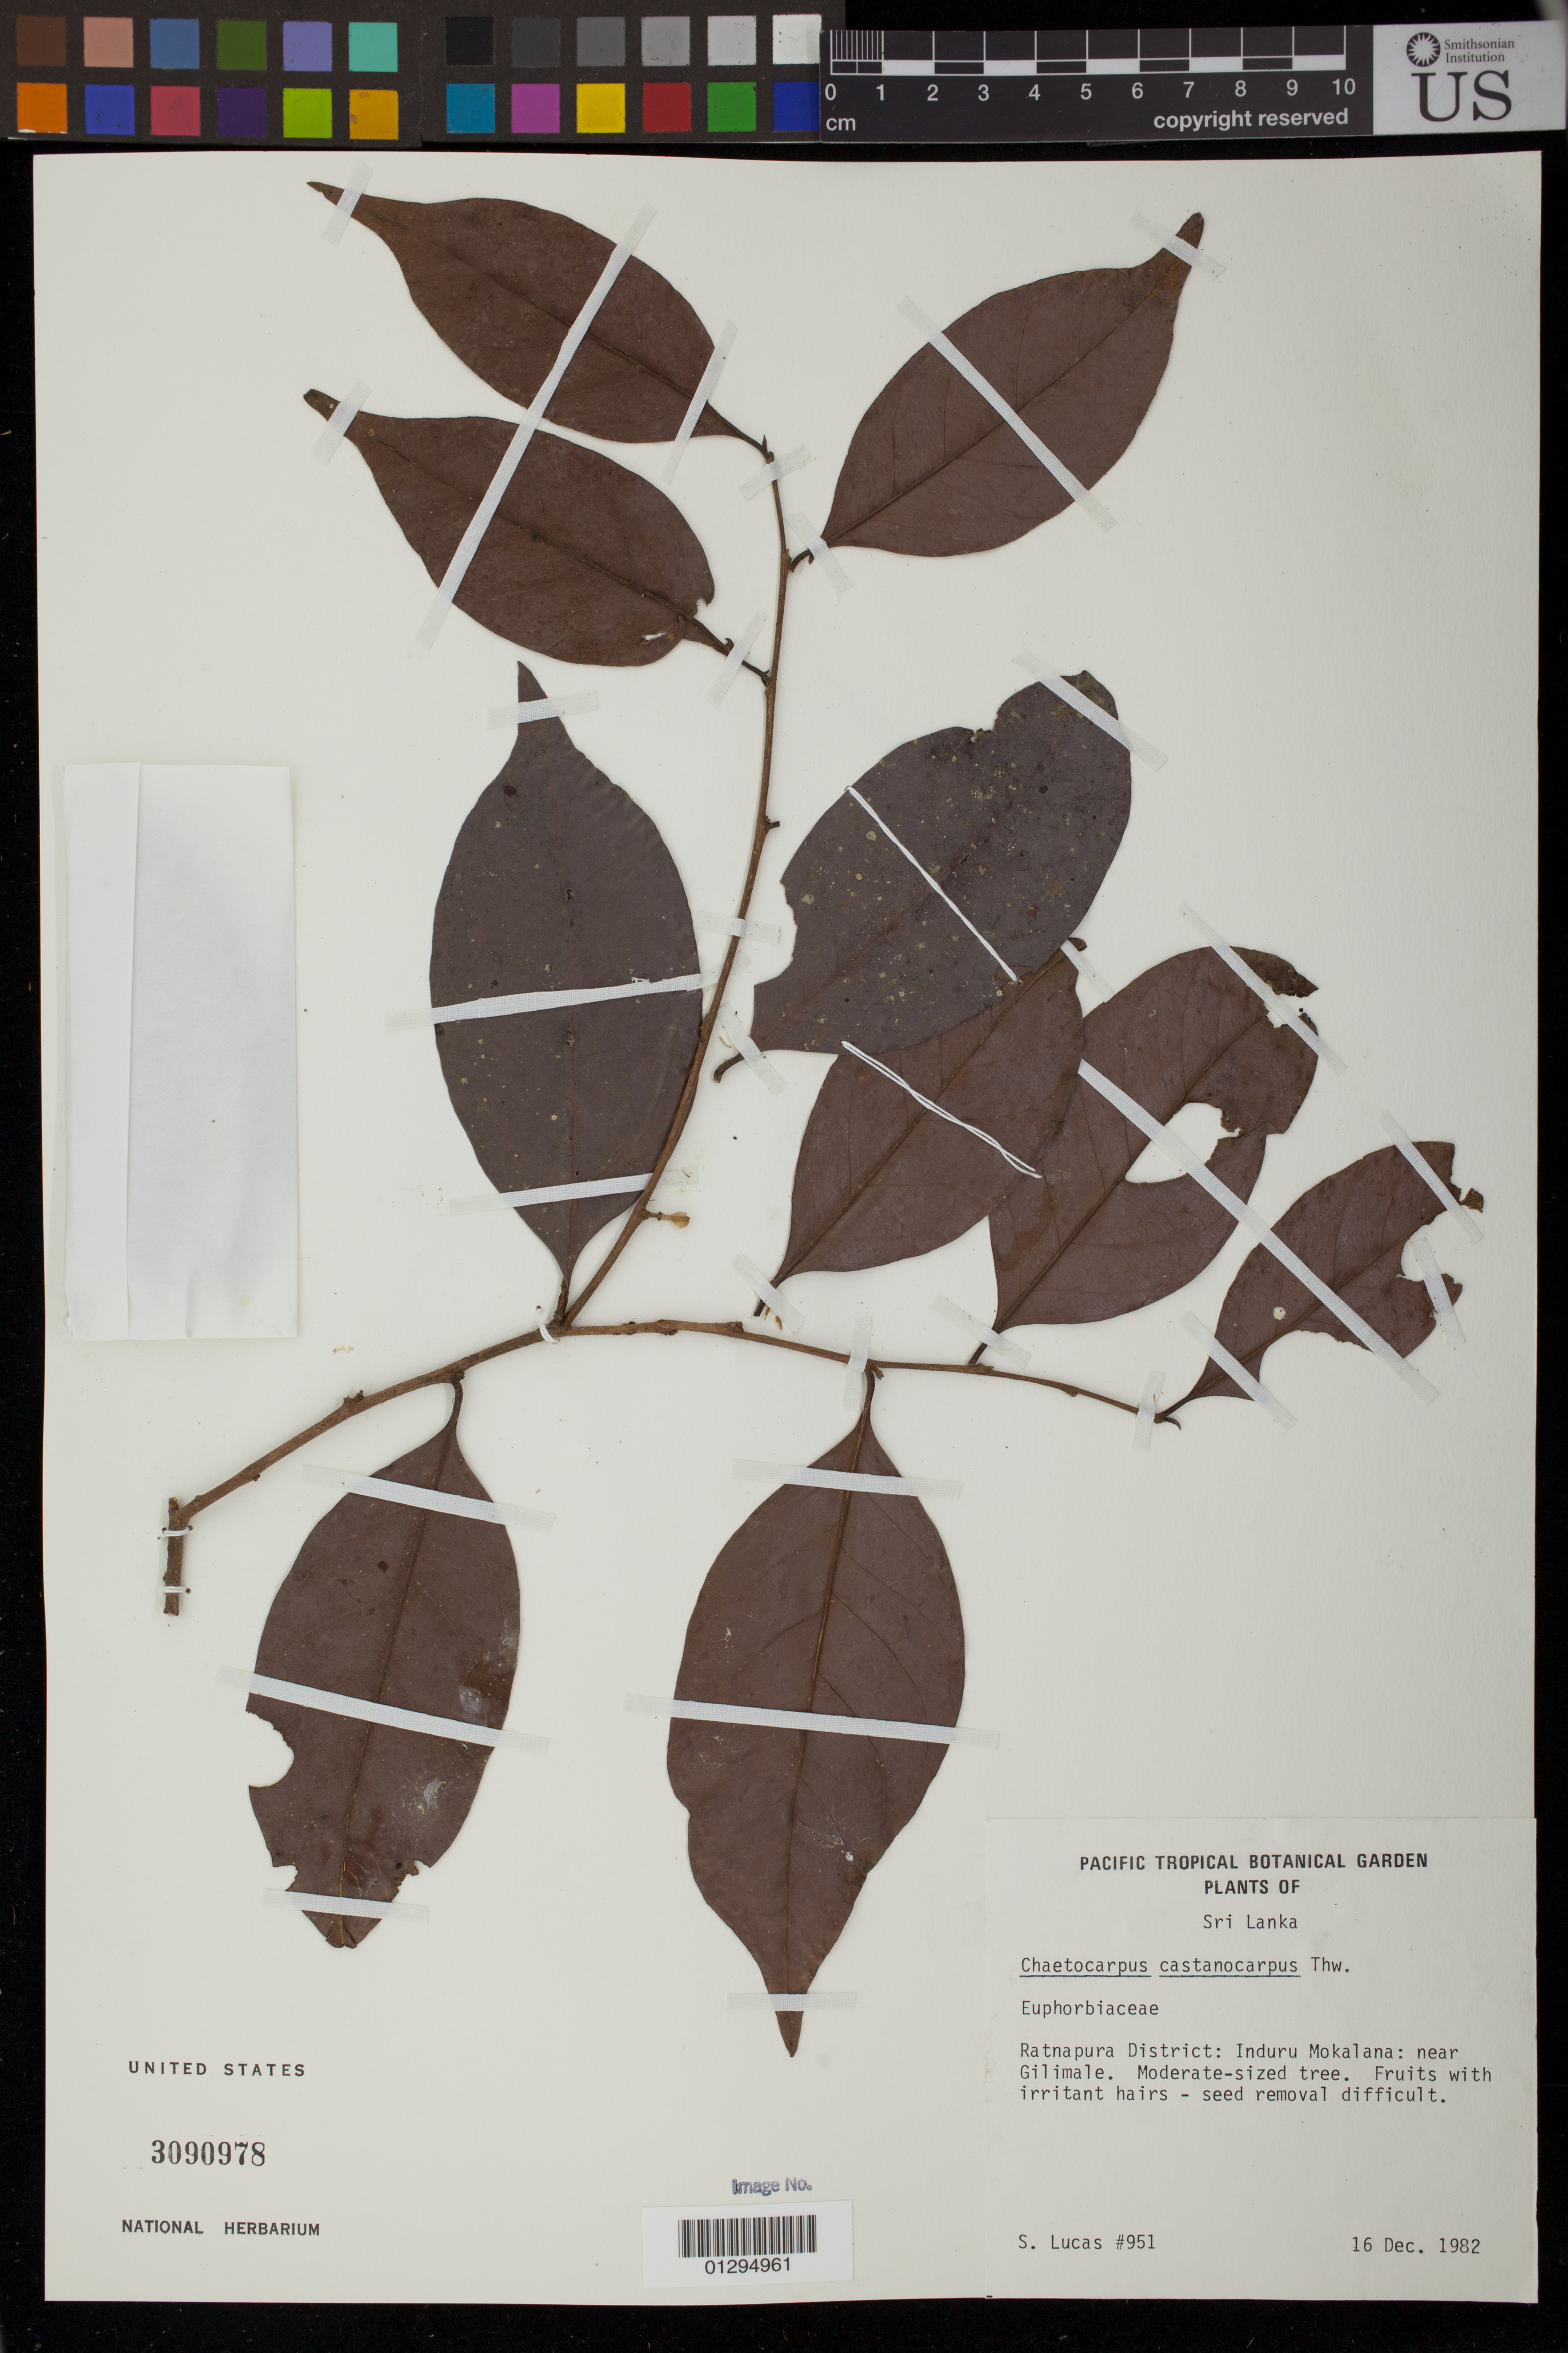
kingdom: Plantae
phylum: Tracheophyta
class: Magnoliopsida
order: Malpighiales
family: Peraceae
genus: Chaetocarpus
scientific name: Chaetocarpus castanocarpus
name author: (Roxb.) Thwaites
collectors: S. Lucas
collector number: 951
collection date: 1982-12-16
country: Sri Lanka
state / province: Sabaragamuwa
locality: Ratnapura District: Indura Mokalana: near Gilimale.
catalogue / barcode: US 3090978